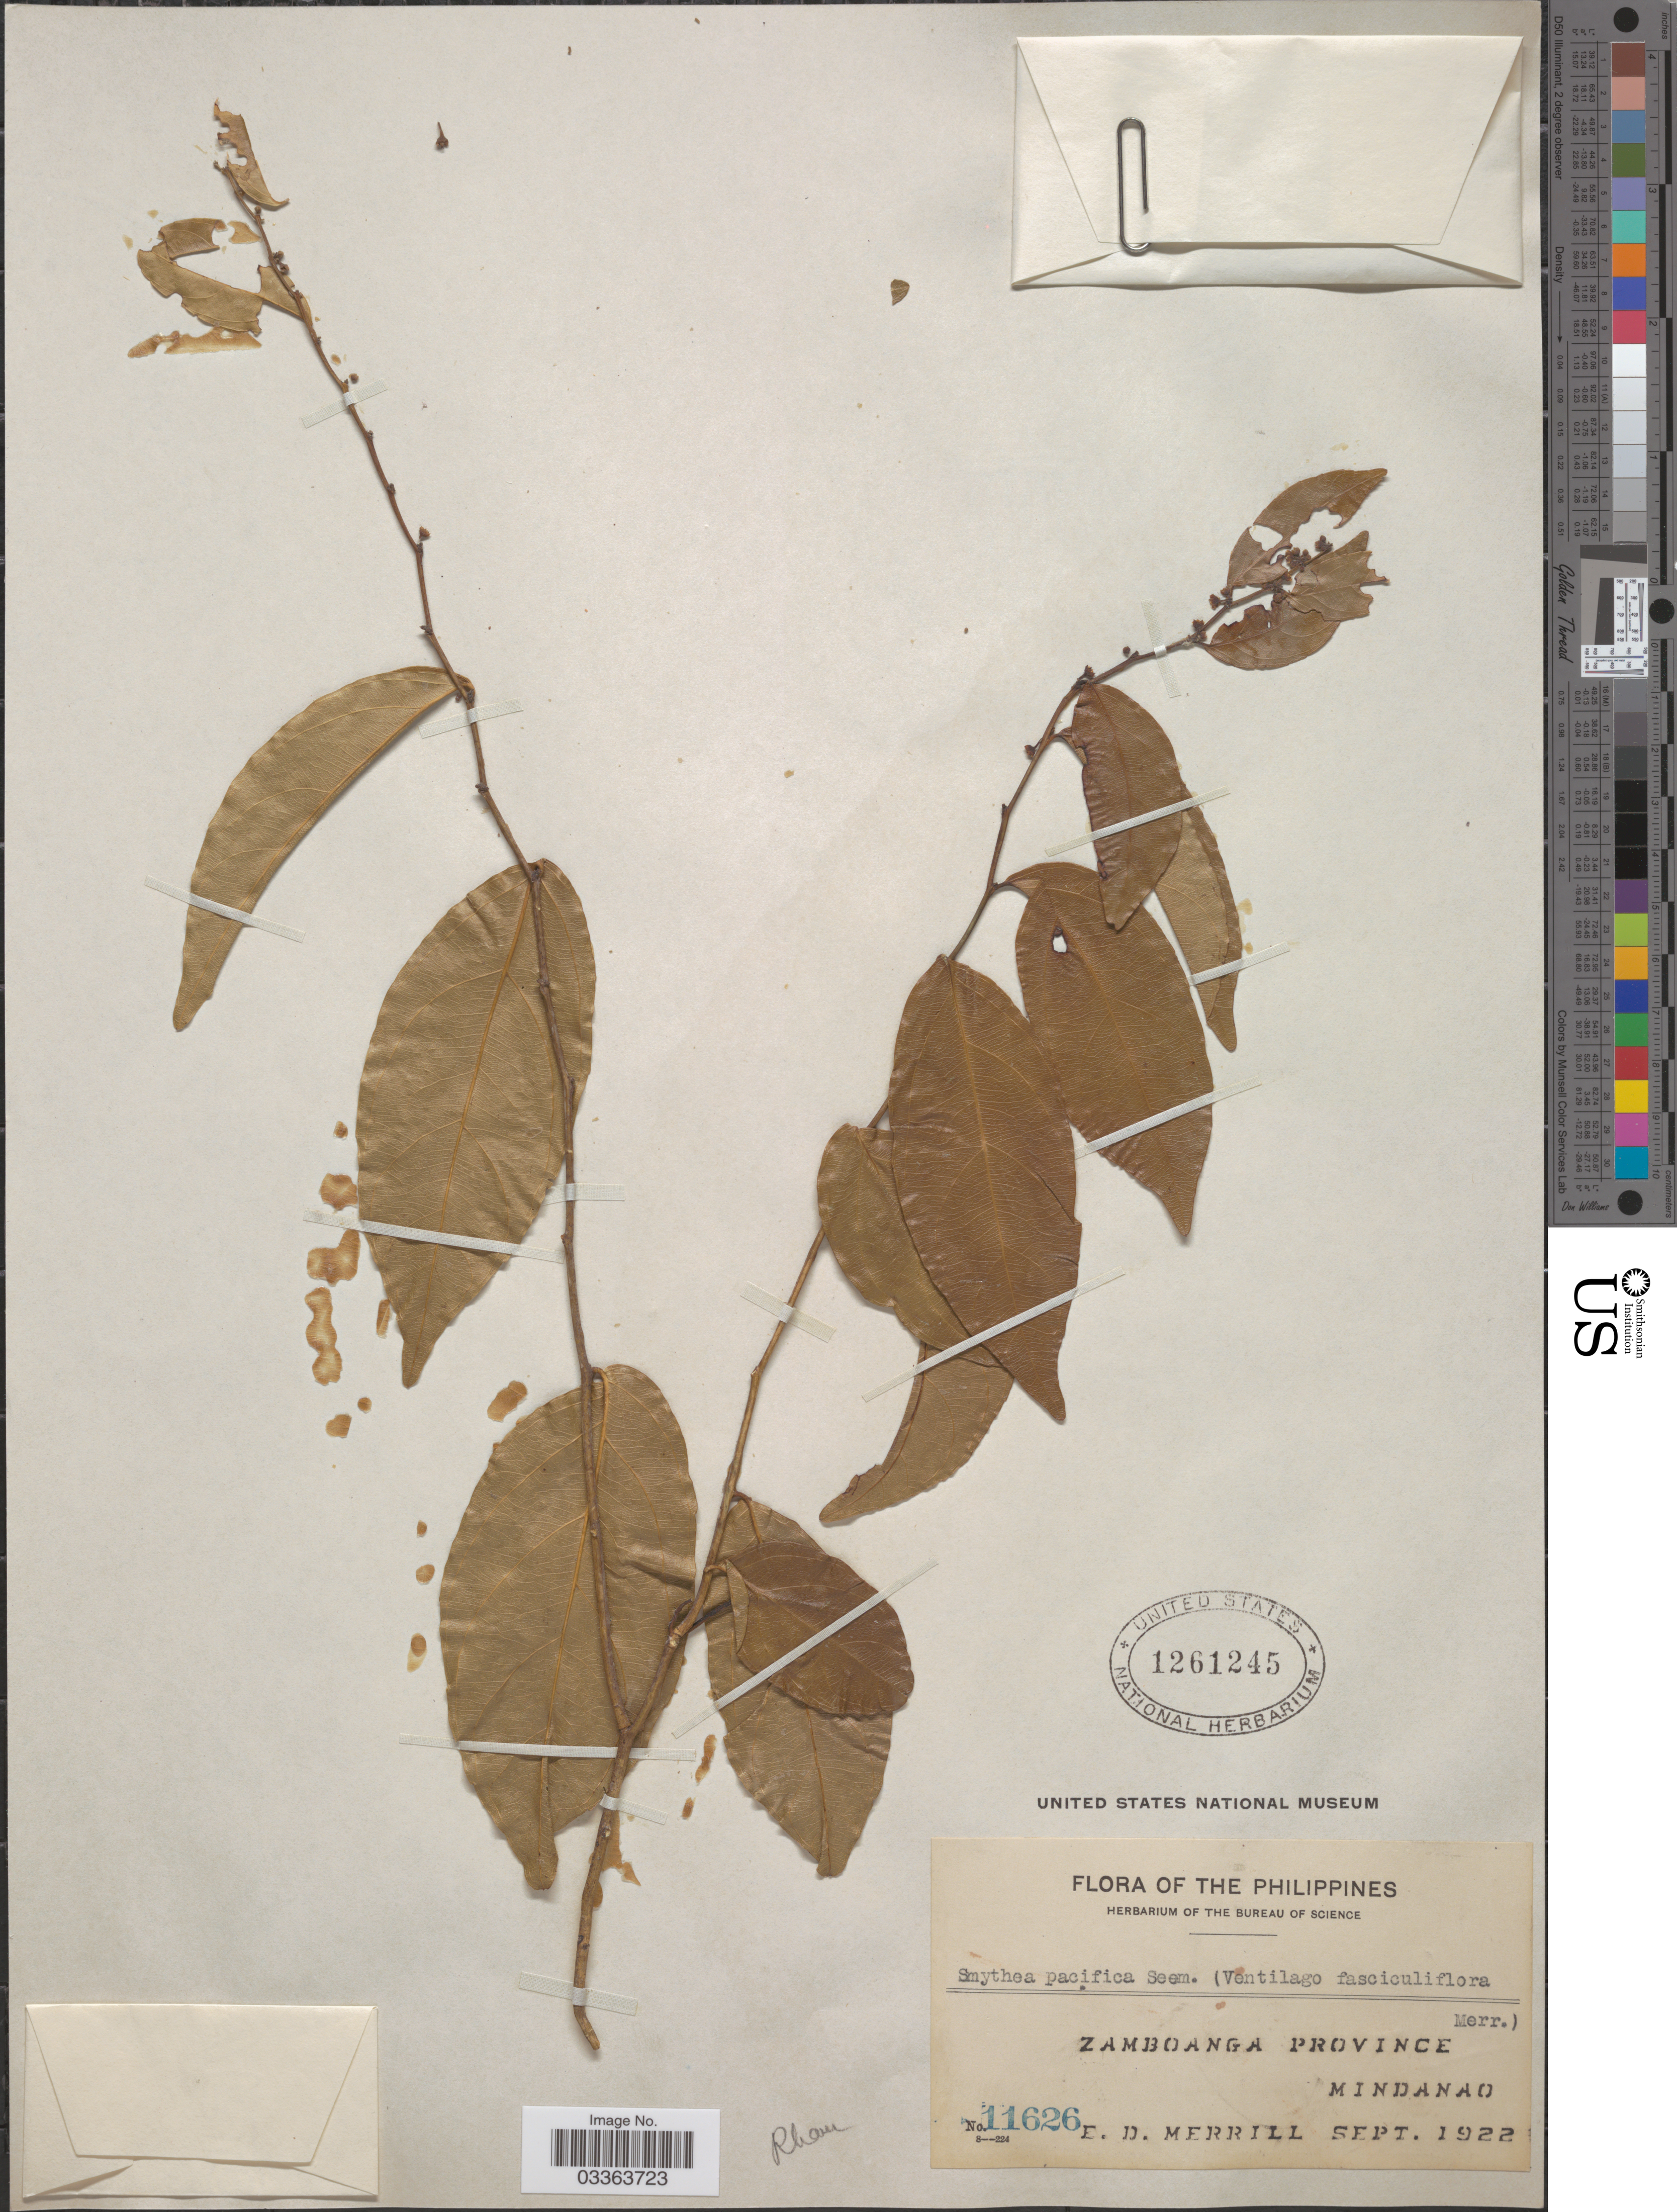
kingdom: Plantae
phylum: Tracheophyta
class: Magnoliopsida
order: Rosales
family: Rhamnaceae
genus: Smythea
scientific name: Smythea pacifica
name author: Seem.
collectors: E. D. Merrill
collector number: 11626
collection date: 1922-09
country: Philippines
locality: Zamboanga Province. Mindanao.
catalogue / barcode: US 1261245